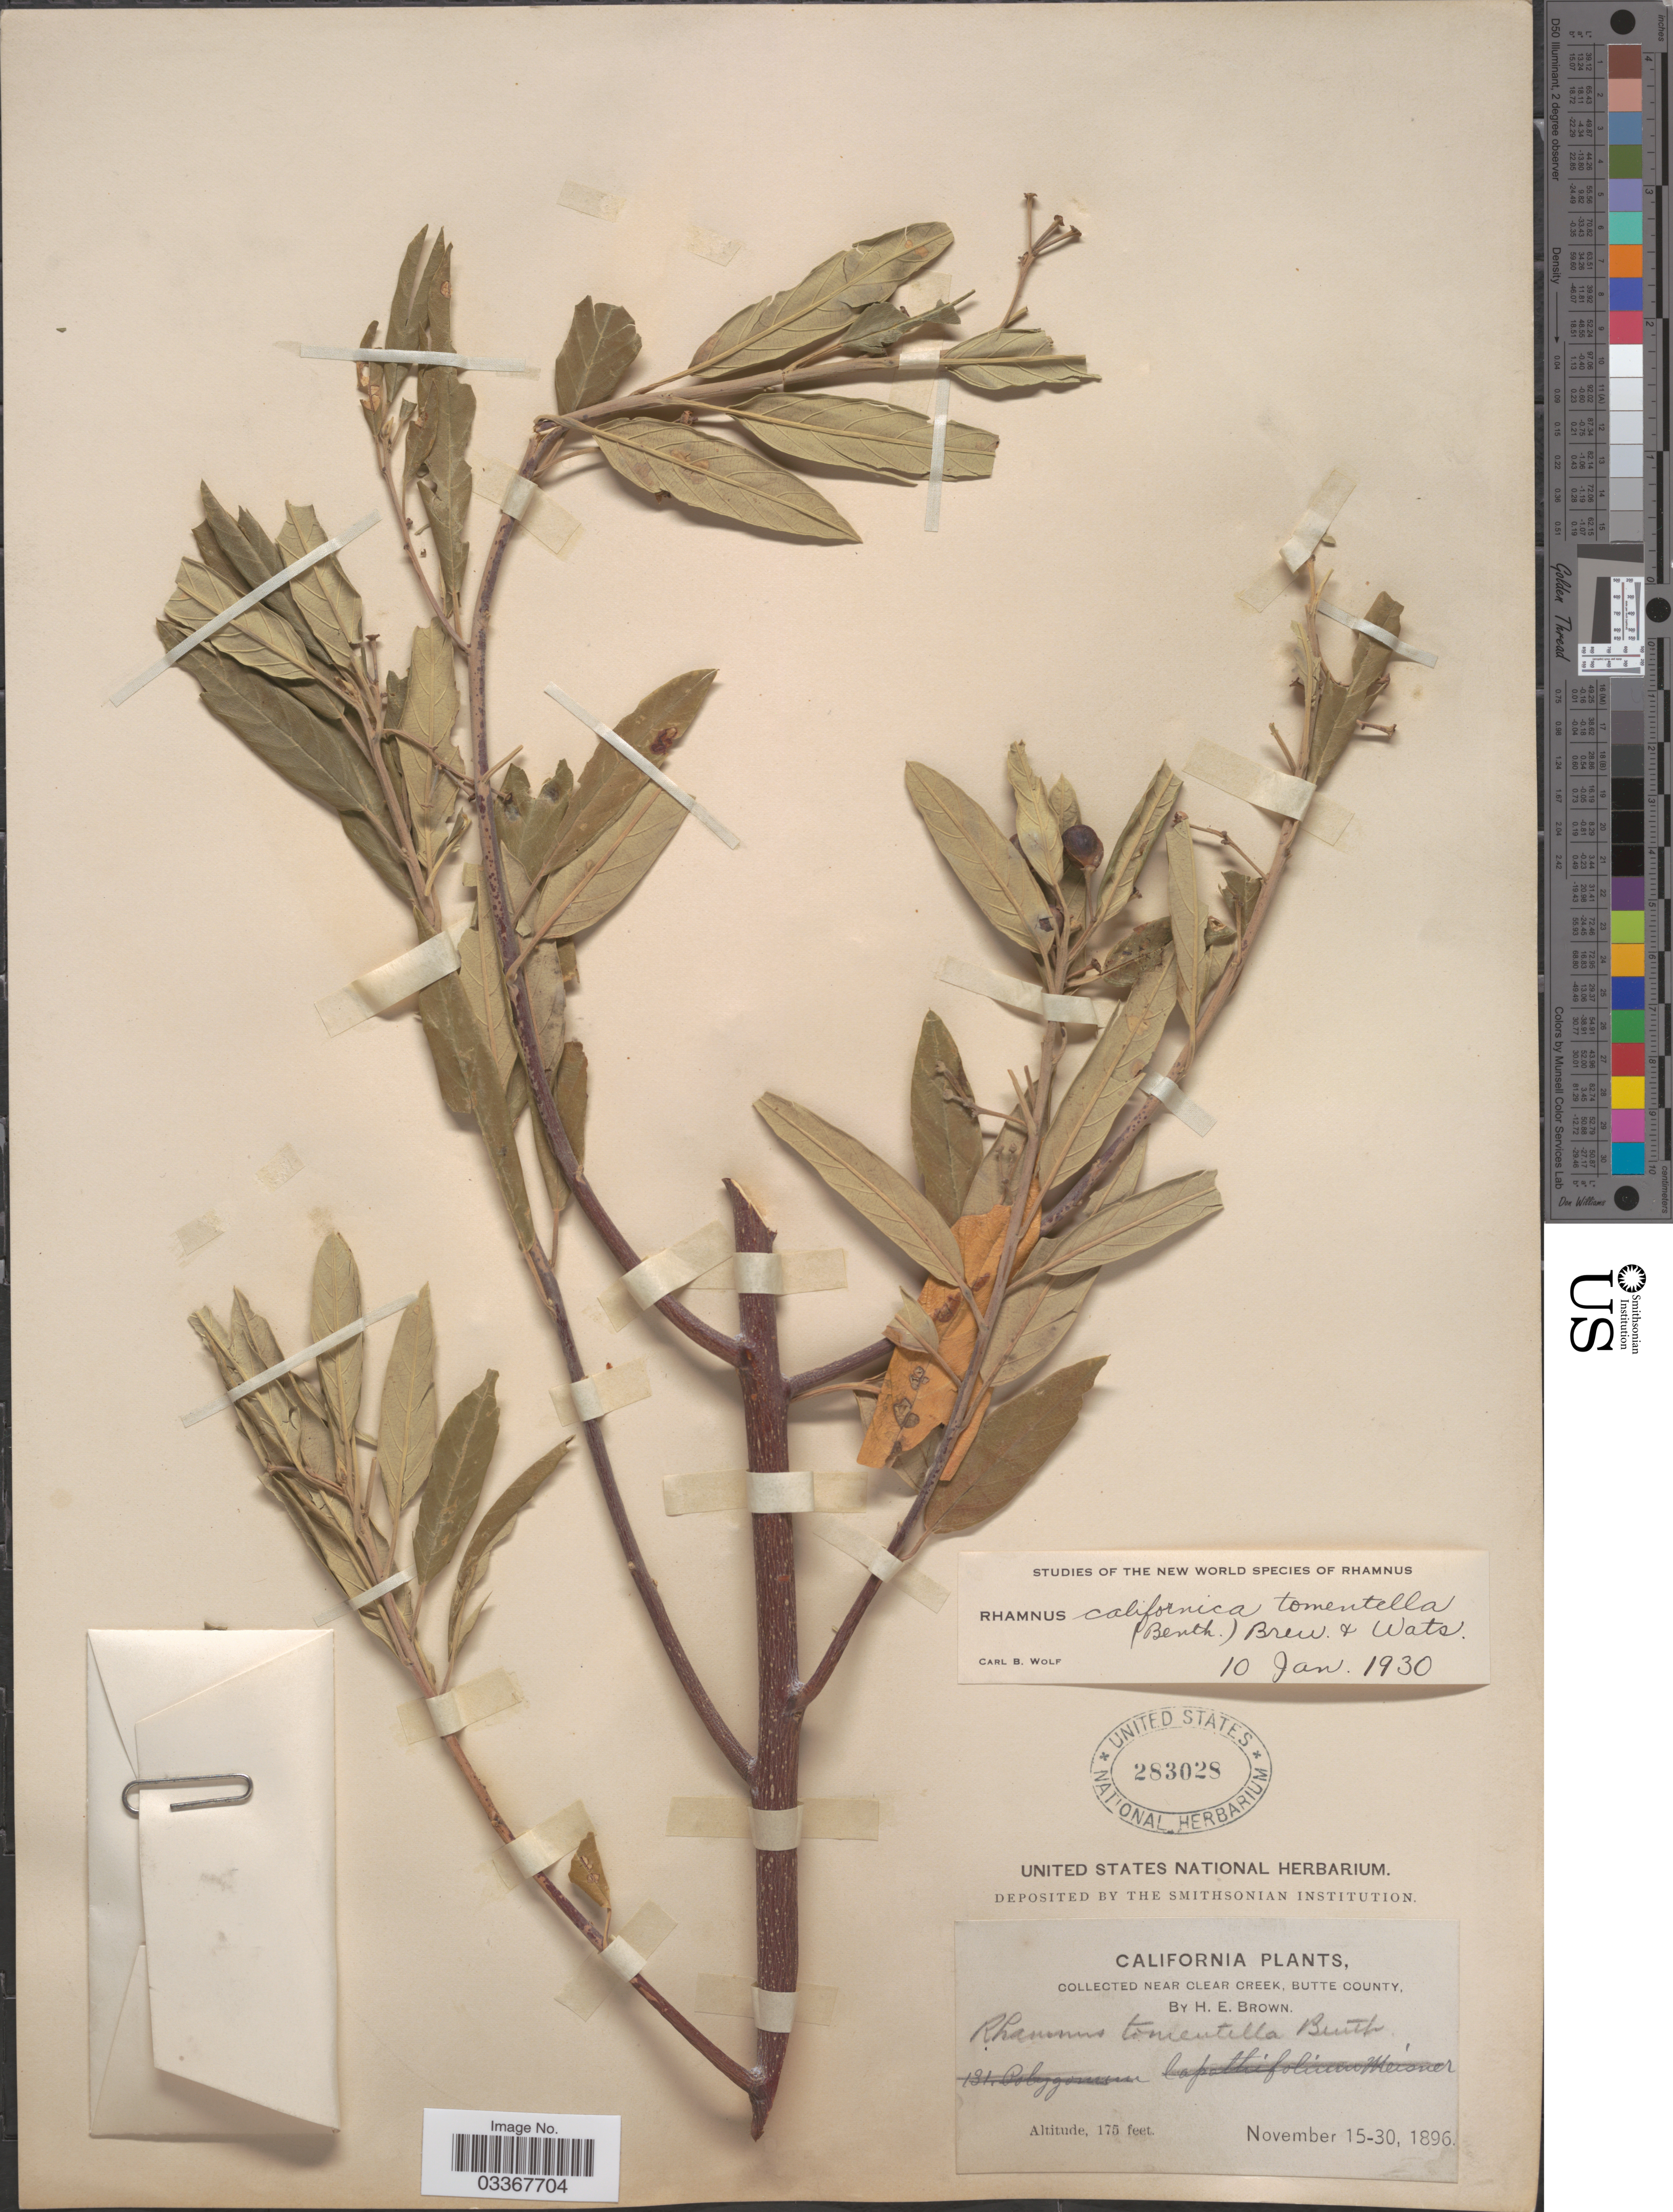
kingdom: Plantae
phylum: Tracheophyta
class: Magnoliopsida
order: Rosales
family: Rhamnaceae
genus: Frangula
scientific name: Frangula californica subsp. tomentella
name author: (Benth.) Kartesz & Gandhi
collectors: H. E. Brown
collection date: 1896-11-15/1896-11-30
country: United States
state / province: California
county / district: Butte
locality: Near Clear Creek, Butte County.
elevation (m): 53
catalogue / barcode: US 283028